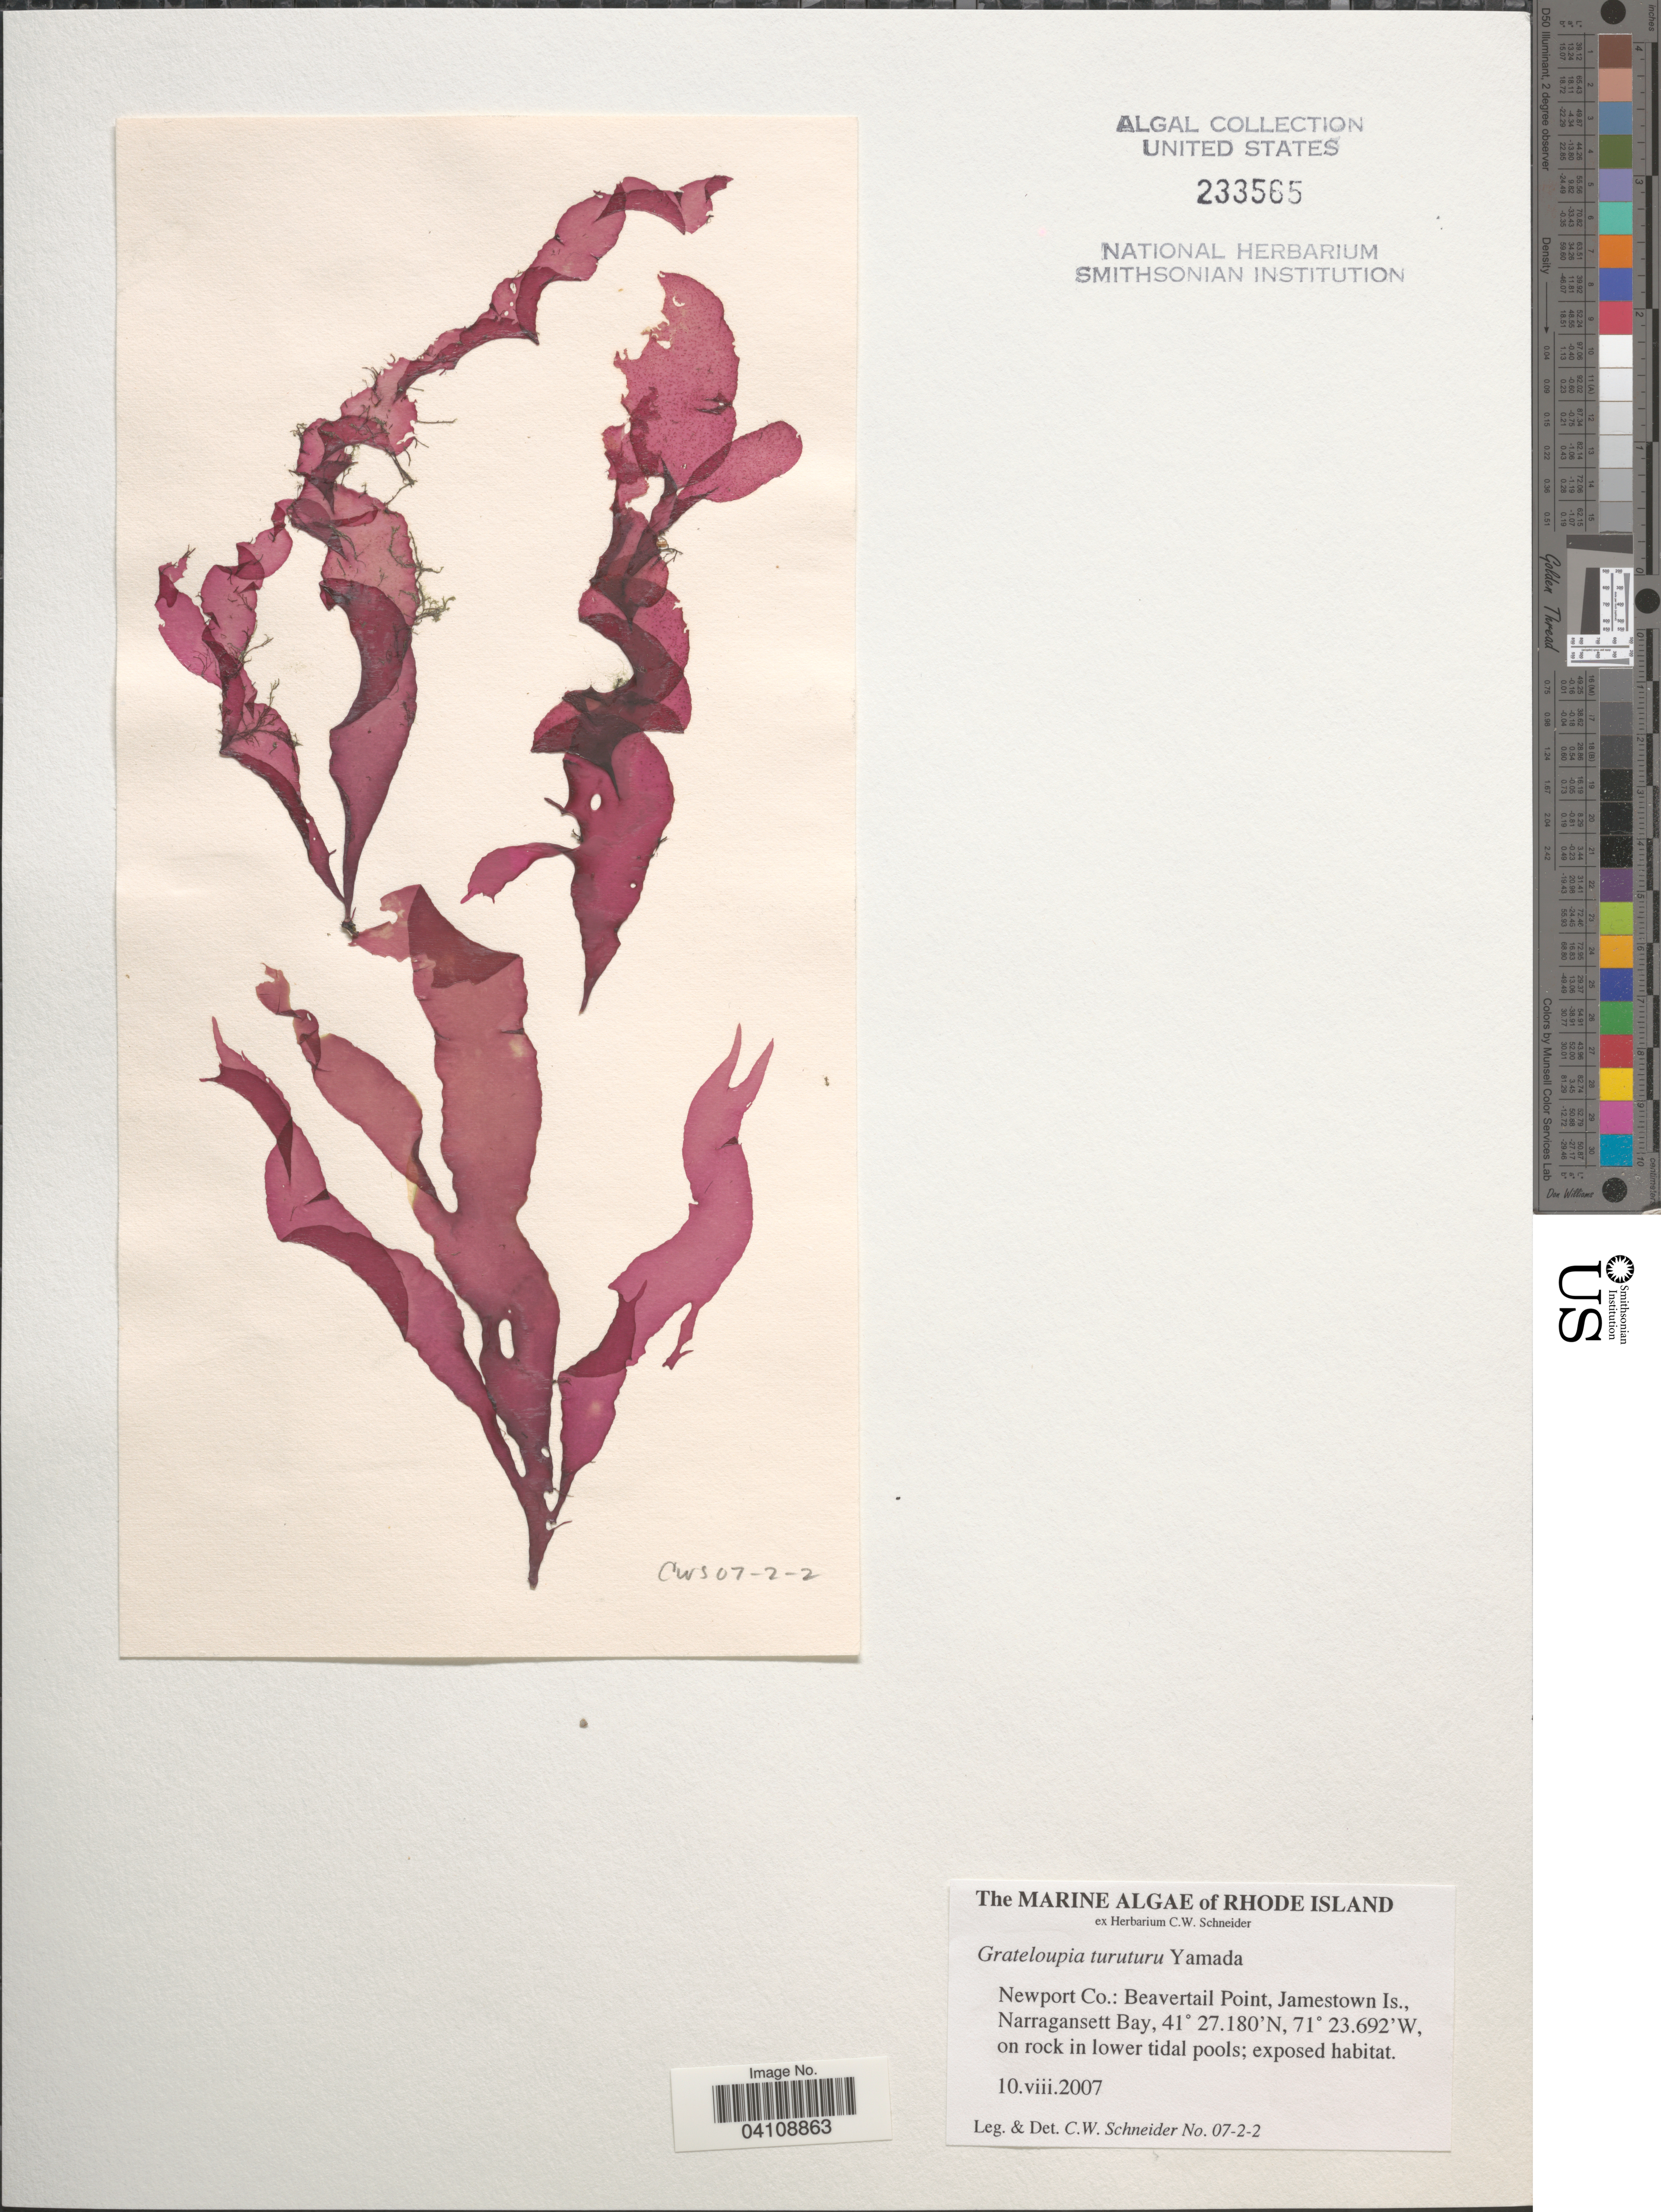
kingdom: Plantae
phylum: Rhodophyta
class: Florideophyceae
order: Halymeniales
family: Halymeniaceae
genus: Grateloupia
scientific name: Grateloupia turuturu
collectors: C. W.Schneider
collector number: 07-2-2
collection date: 2007-08-10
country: United States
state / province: Rhode Island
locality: Newport Co.: Beavertail Point, Jamestown Is., Narragansett Bay.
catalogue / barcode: US 233565